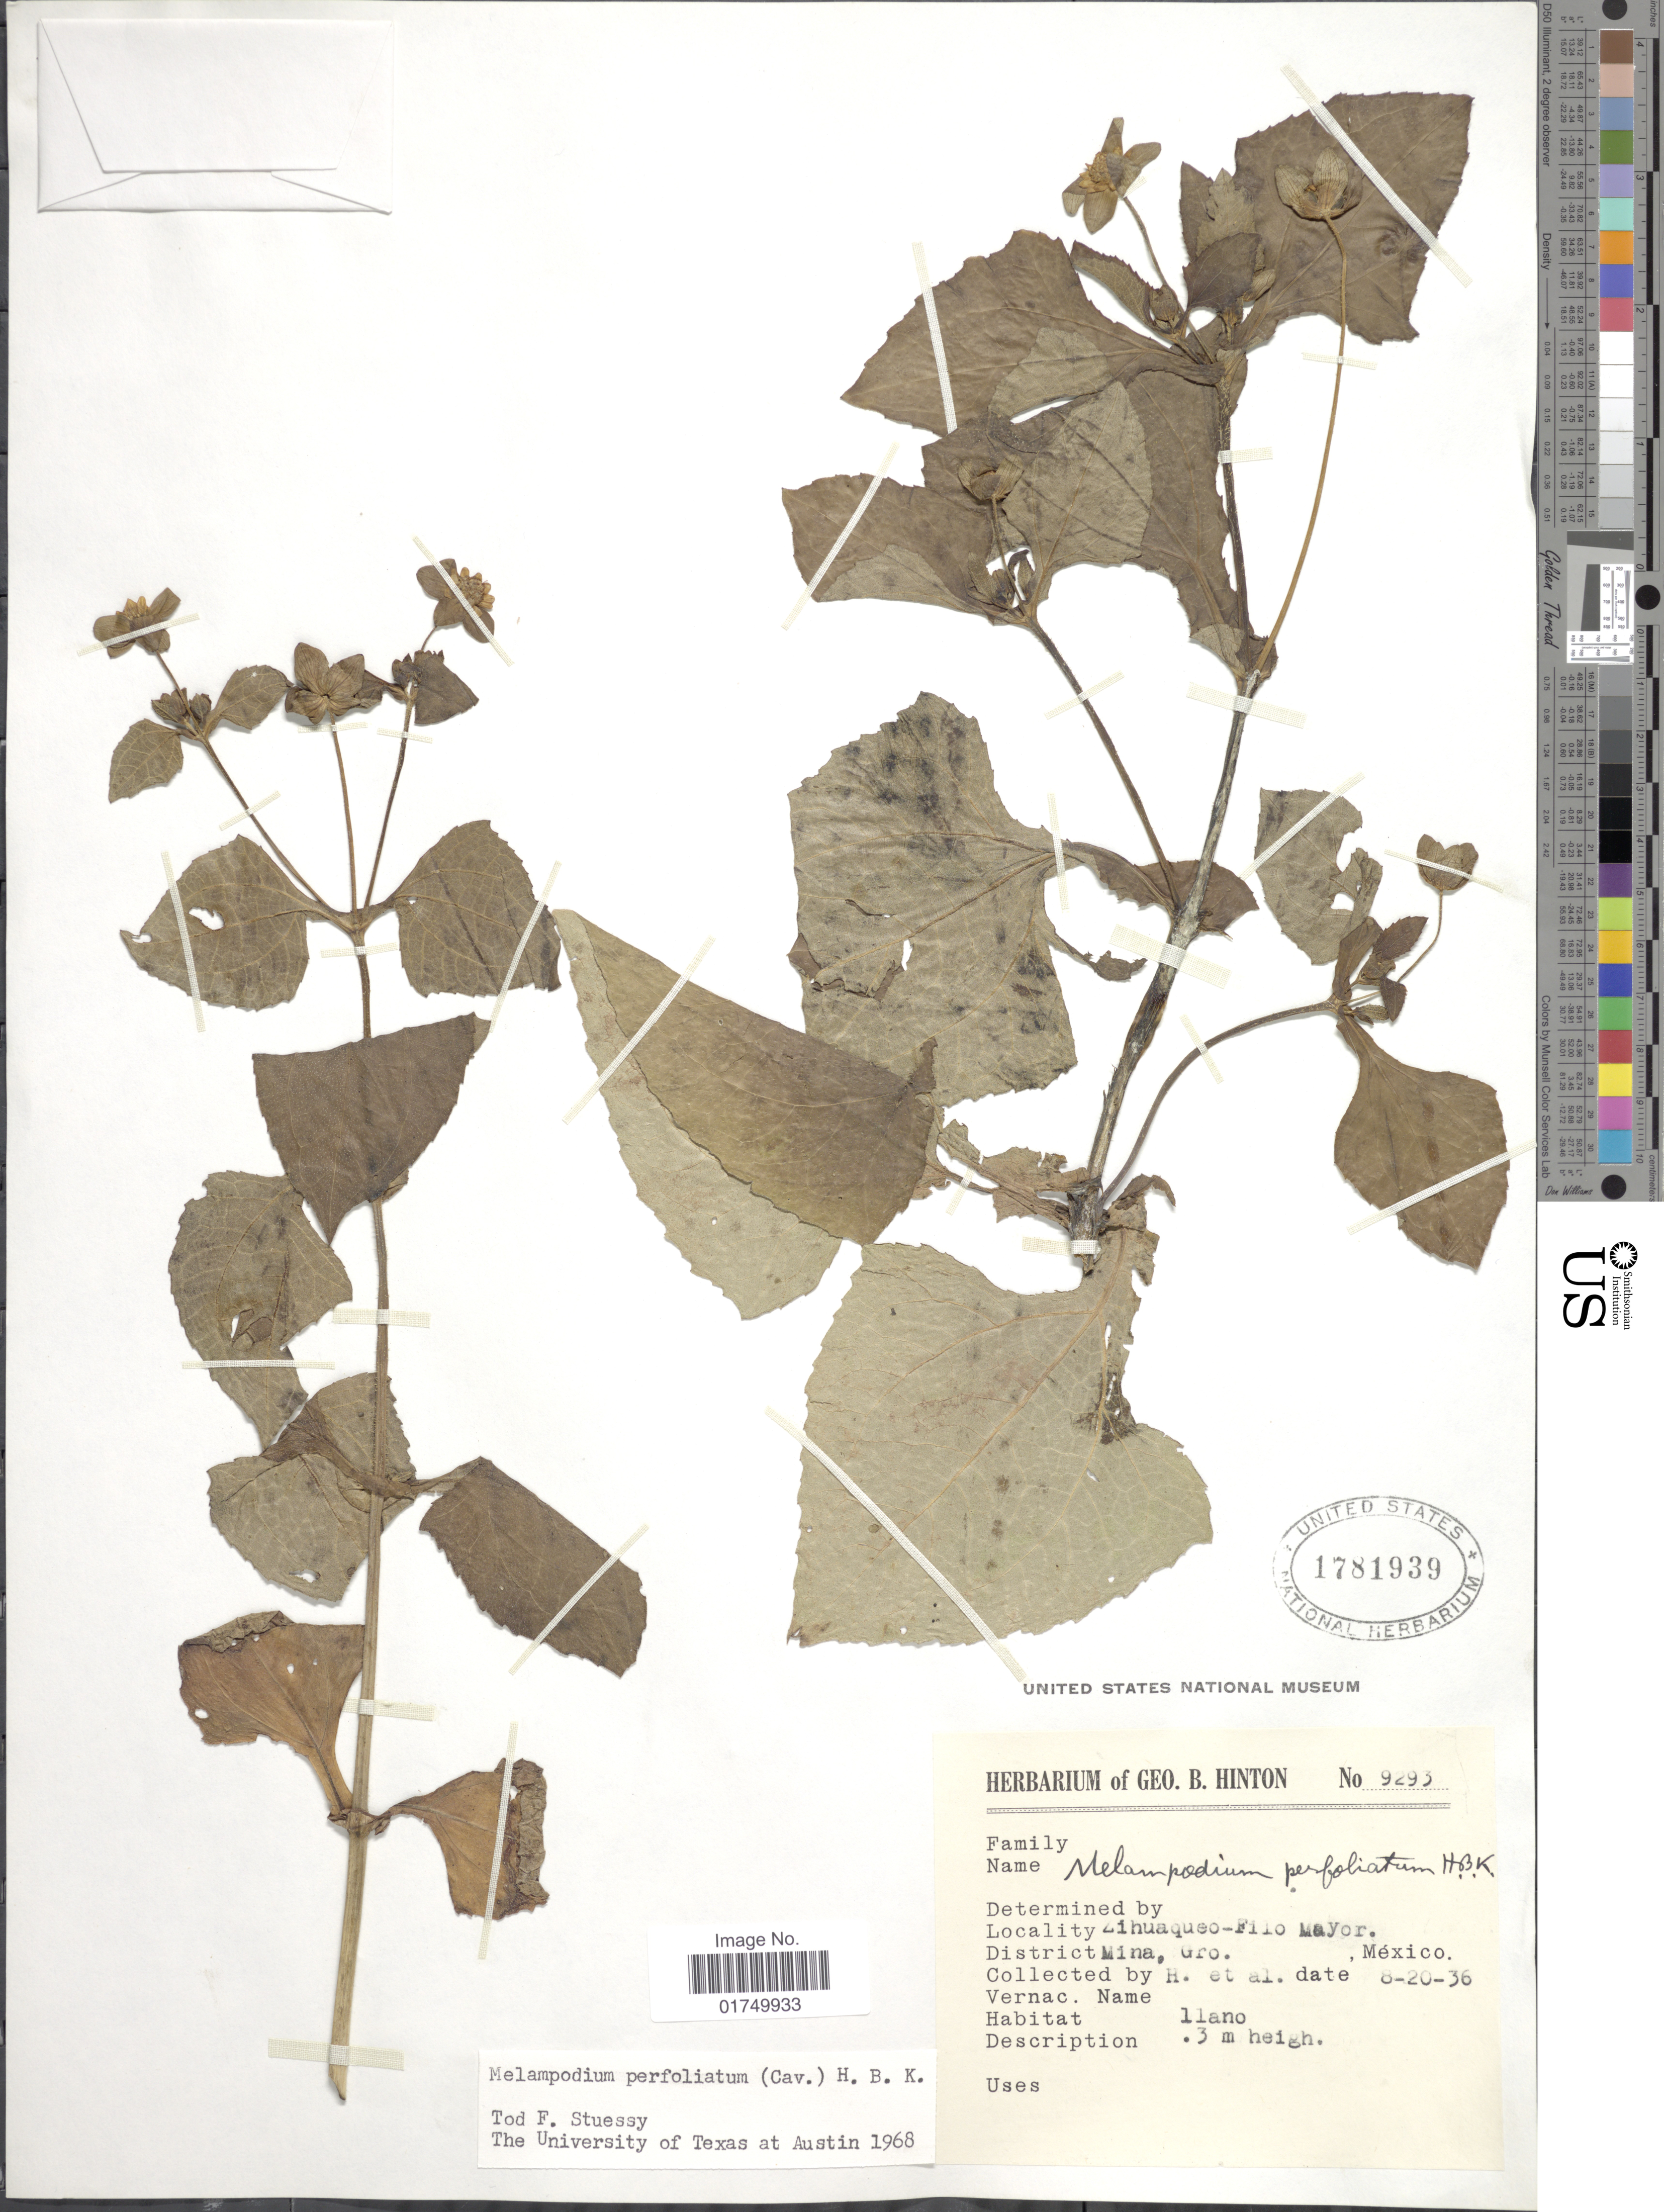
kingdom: Plantae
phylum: Tracheophyta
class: Magnoliopsida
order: Asterales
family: Asteraceae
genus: Melampodium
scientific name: Melampodium perfoliatum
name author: (Cav.) Kunth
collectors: G. B. Hinton & et al.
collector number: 9293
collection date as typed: Transcribed d/m/y: 20/8/36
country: Mexico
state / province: Guerrero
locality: Zihuaqueo-Filo Mayor. District Mina, Gro., México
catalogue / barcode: US 1781939